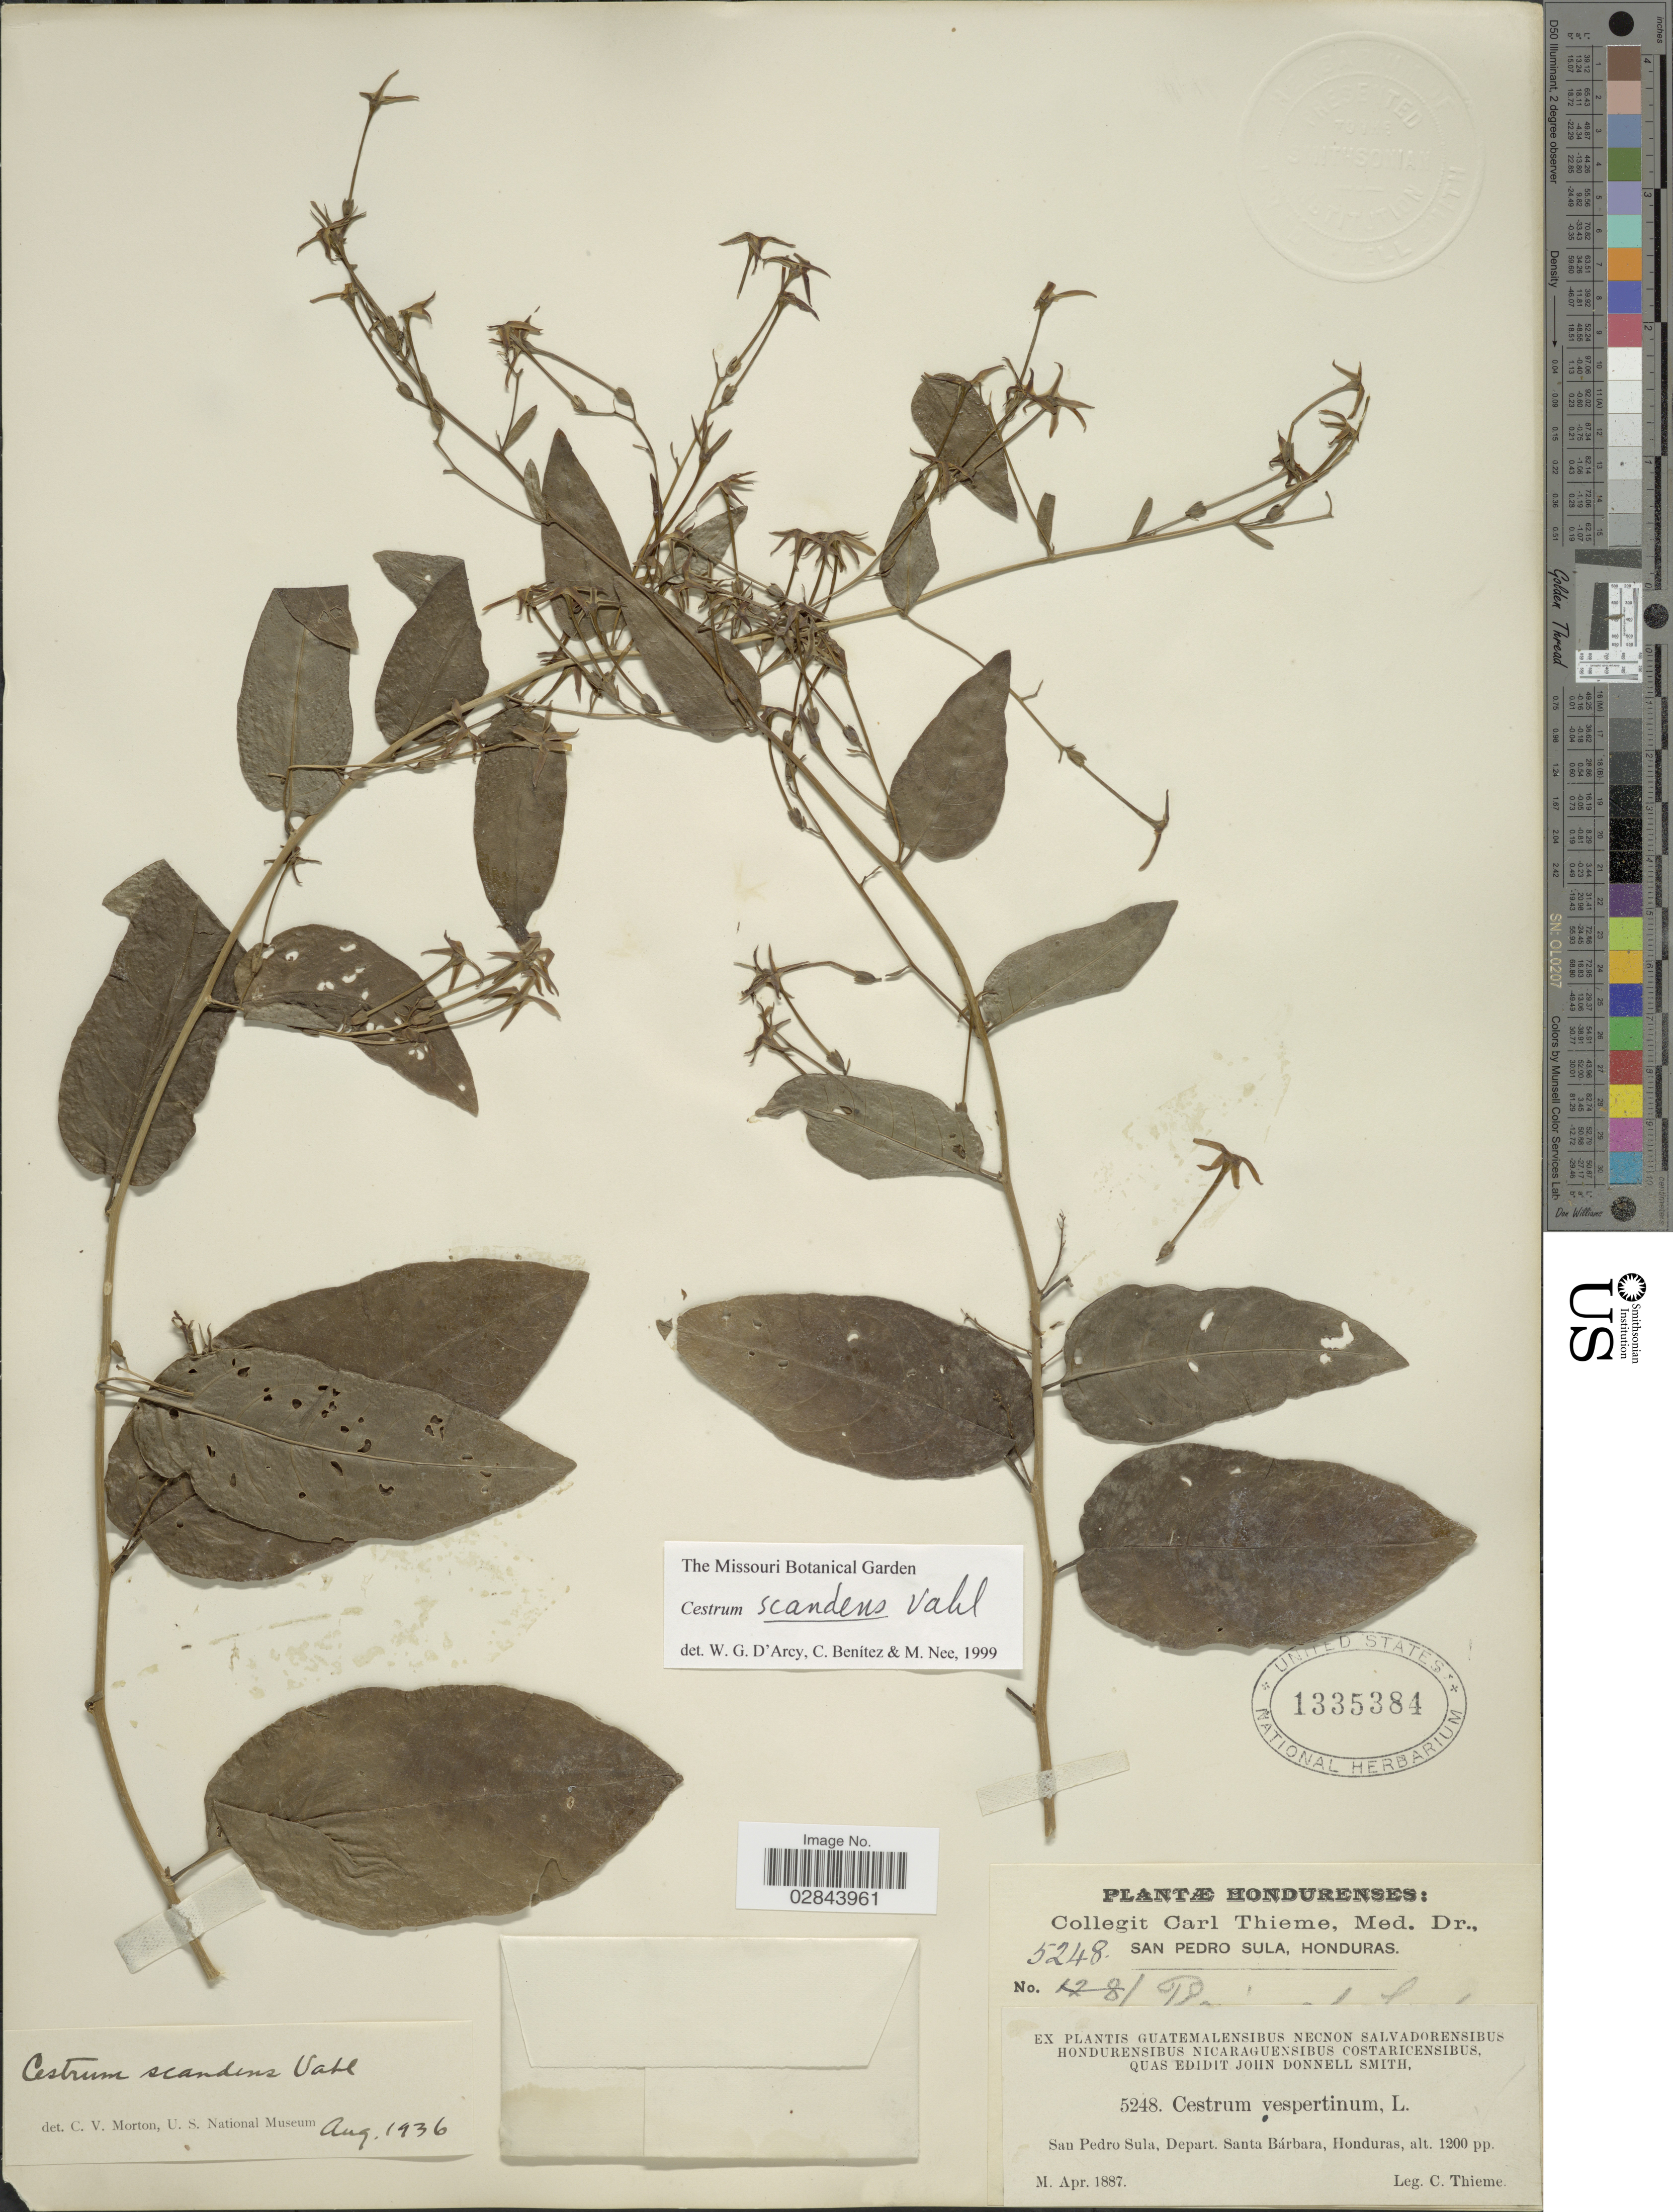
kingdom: Plantae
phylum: Tracheophyta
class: Magnoliopsida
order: Solanales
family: Solanaceae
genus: Cestrum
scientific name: Cestrum scandens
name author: Vahl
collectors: C. Thieme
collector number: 5248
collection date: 1887-04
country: Honduras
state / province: Santa Bárbara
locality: San Pedro Sula, Depart. Santa Bárbara, Honduras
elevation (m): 366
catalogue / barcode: US 1335384